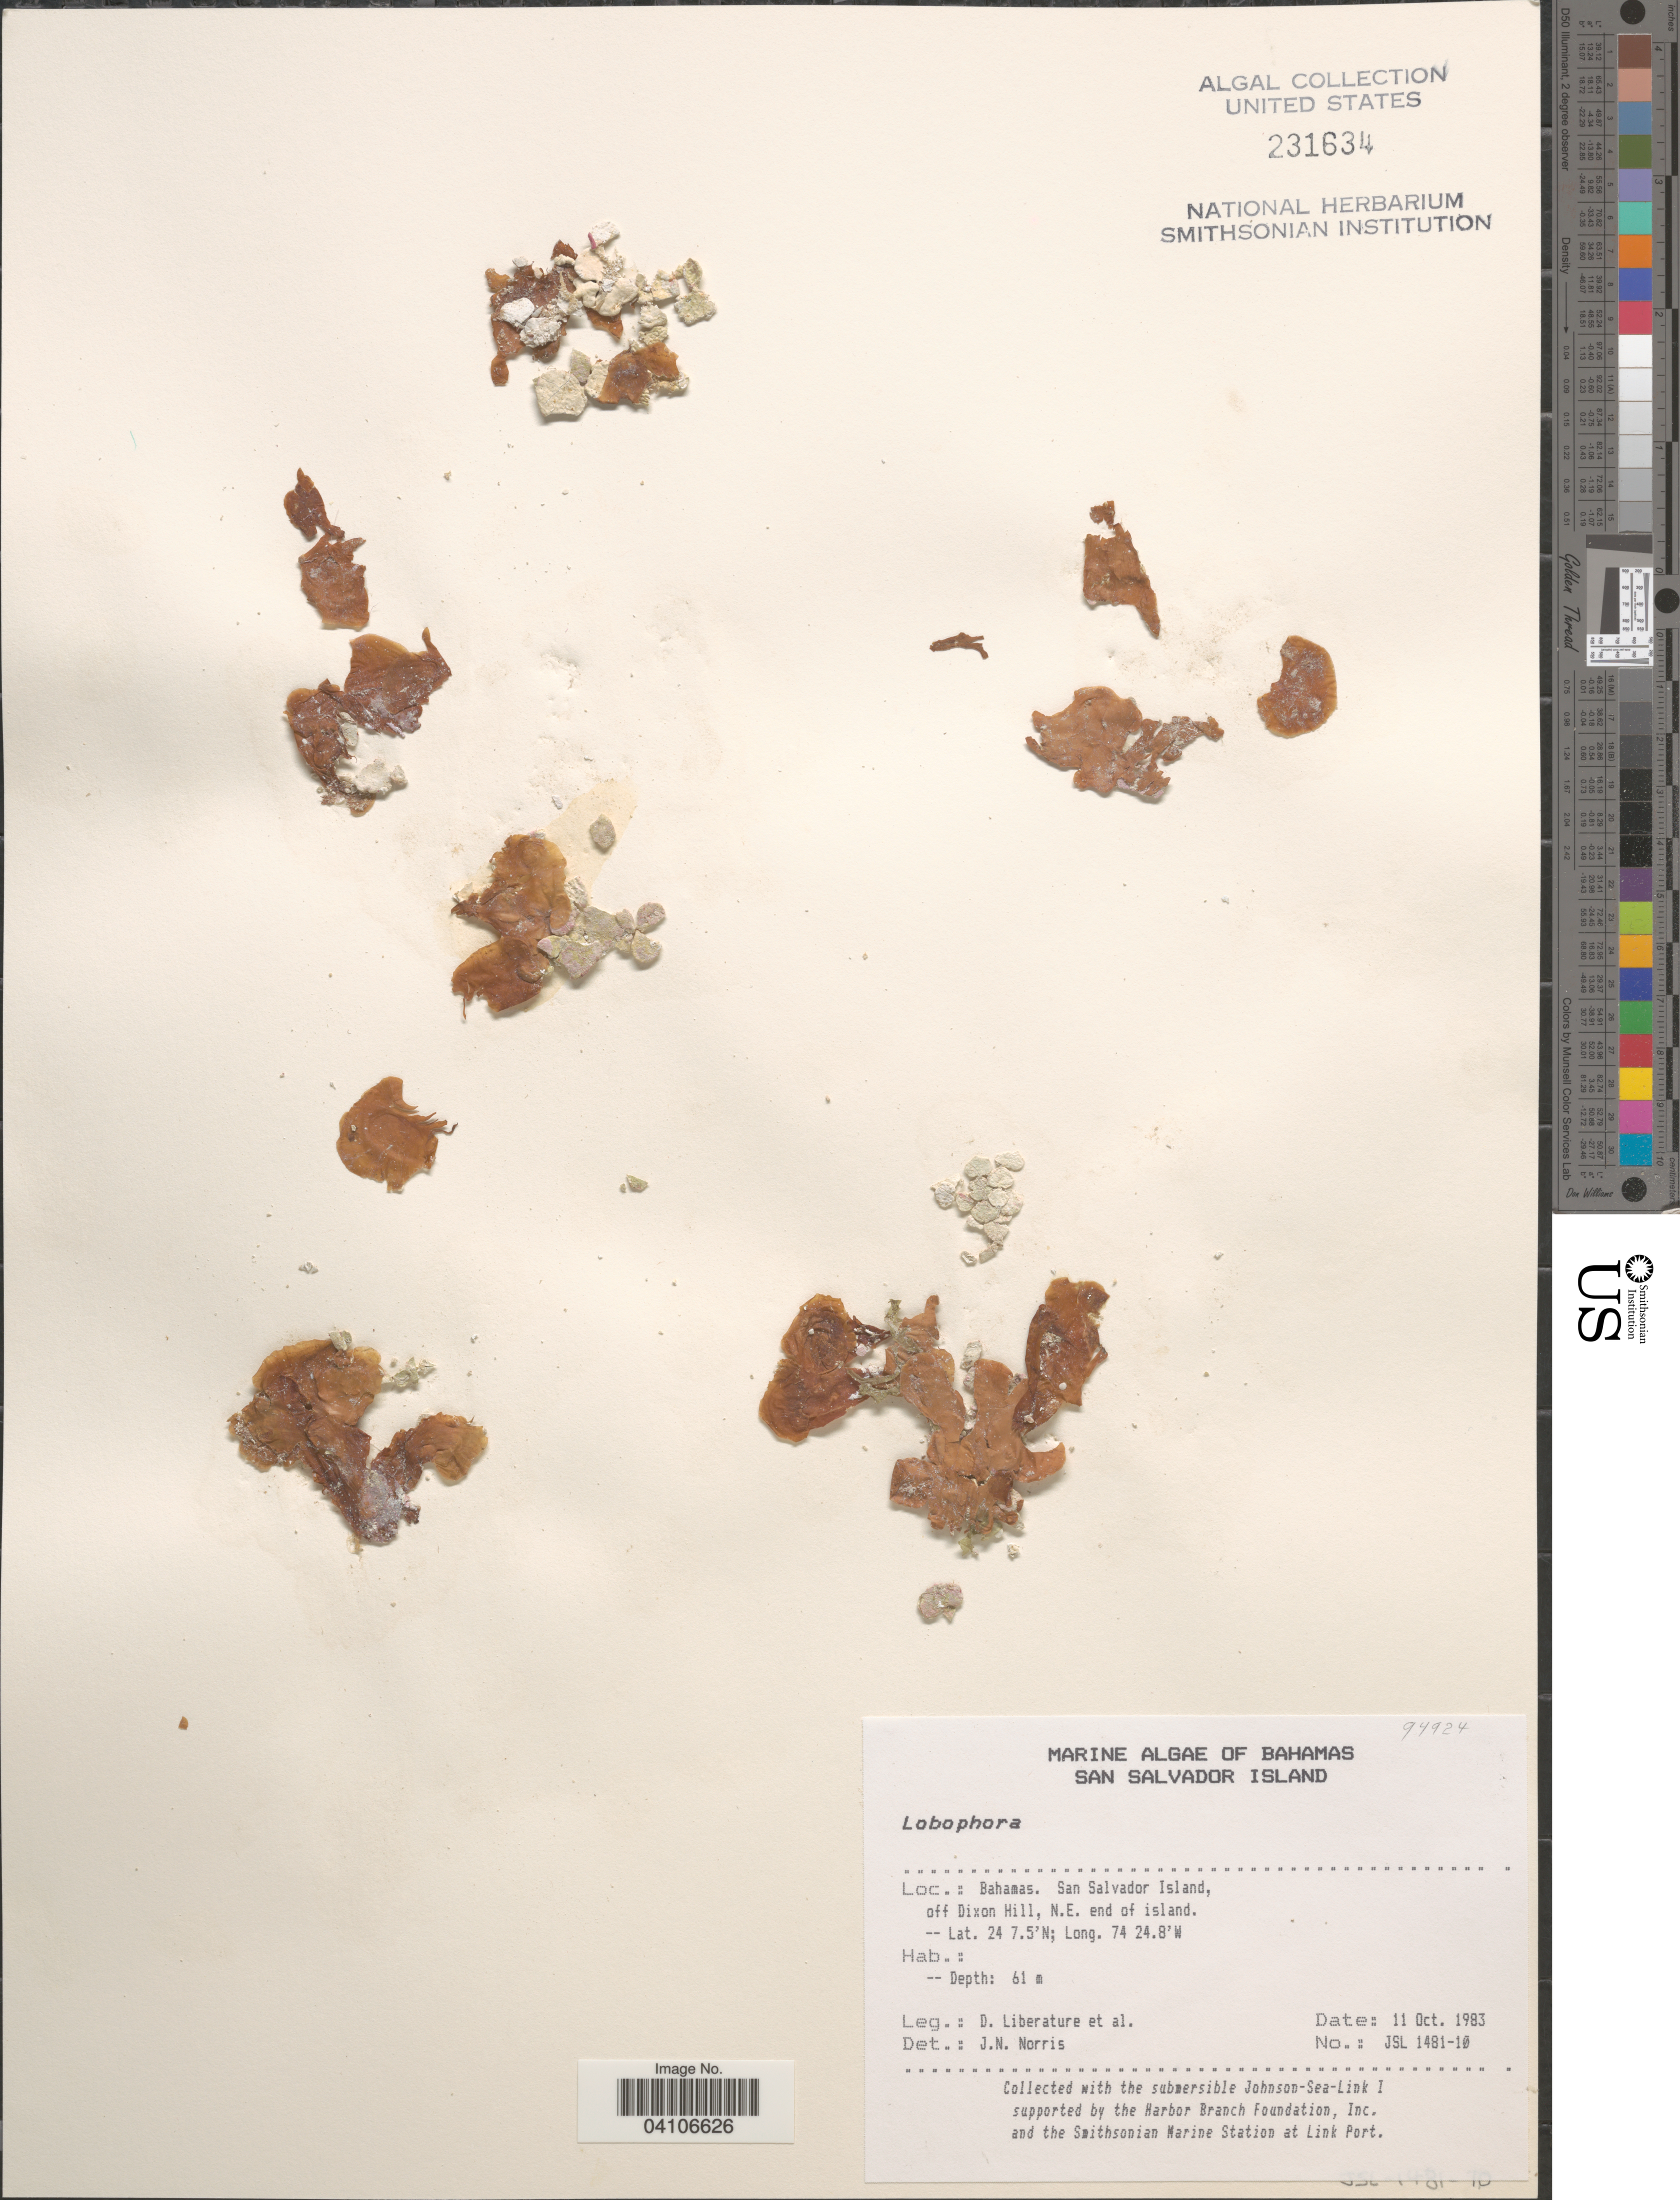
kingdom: Chromista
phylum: Ochrophyta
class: Phaeophyceae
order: Dictyotales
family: Dictyotaceae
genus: Lobophora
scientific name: Lobophora sp.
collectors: D. Liberature & et al.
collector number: JSL 1481-10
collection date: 1983-10-11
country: Bahamas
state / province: San Salvador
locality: San Salvador Island, off Dixon Hill, N.E. end of island.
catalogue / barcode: US 231634